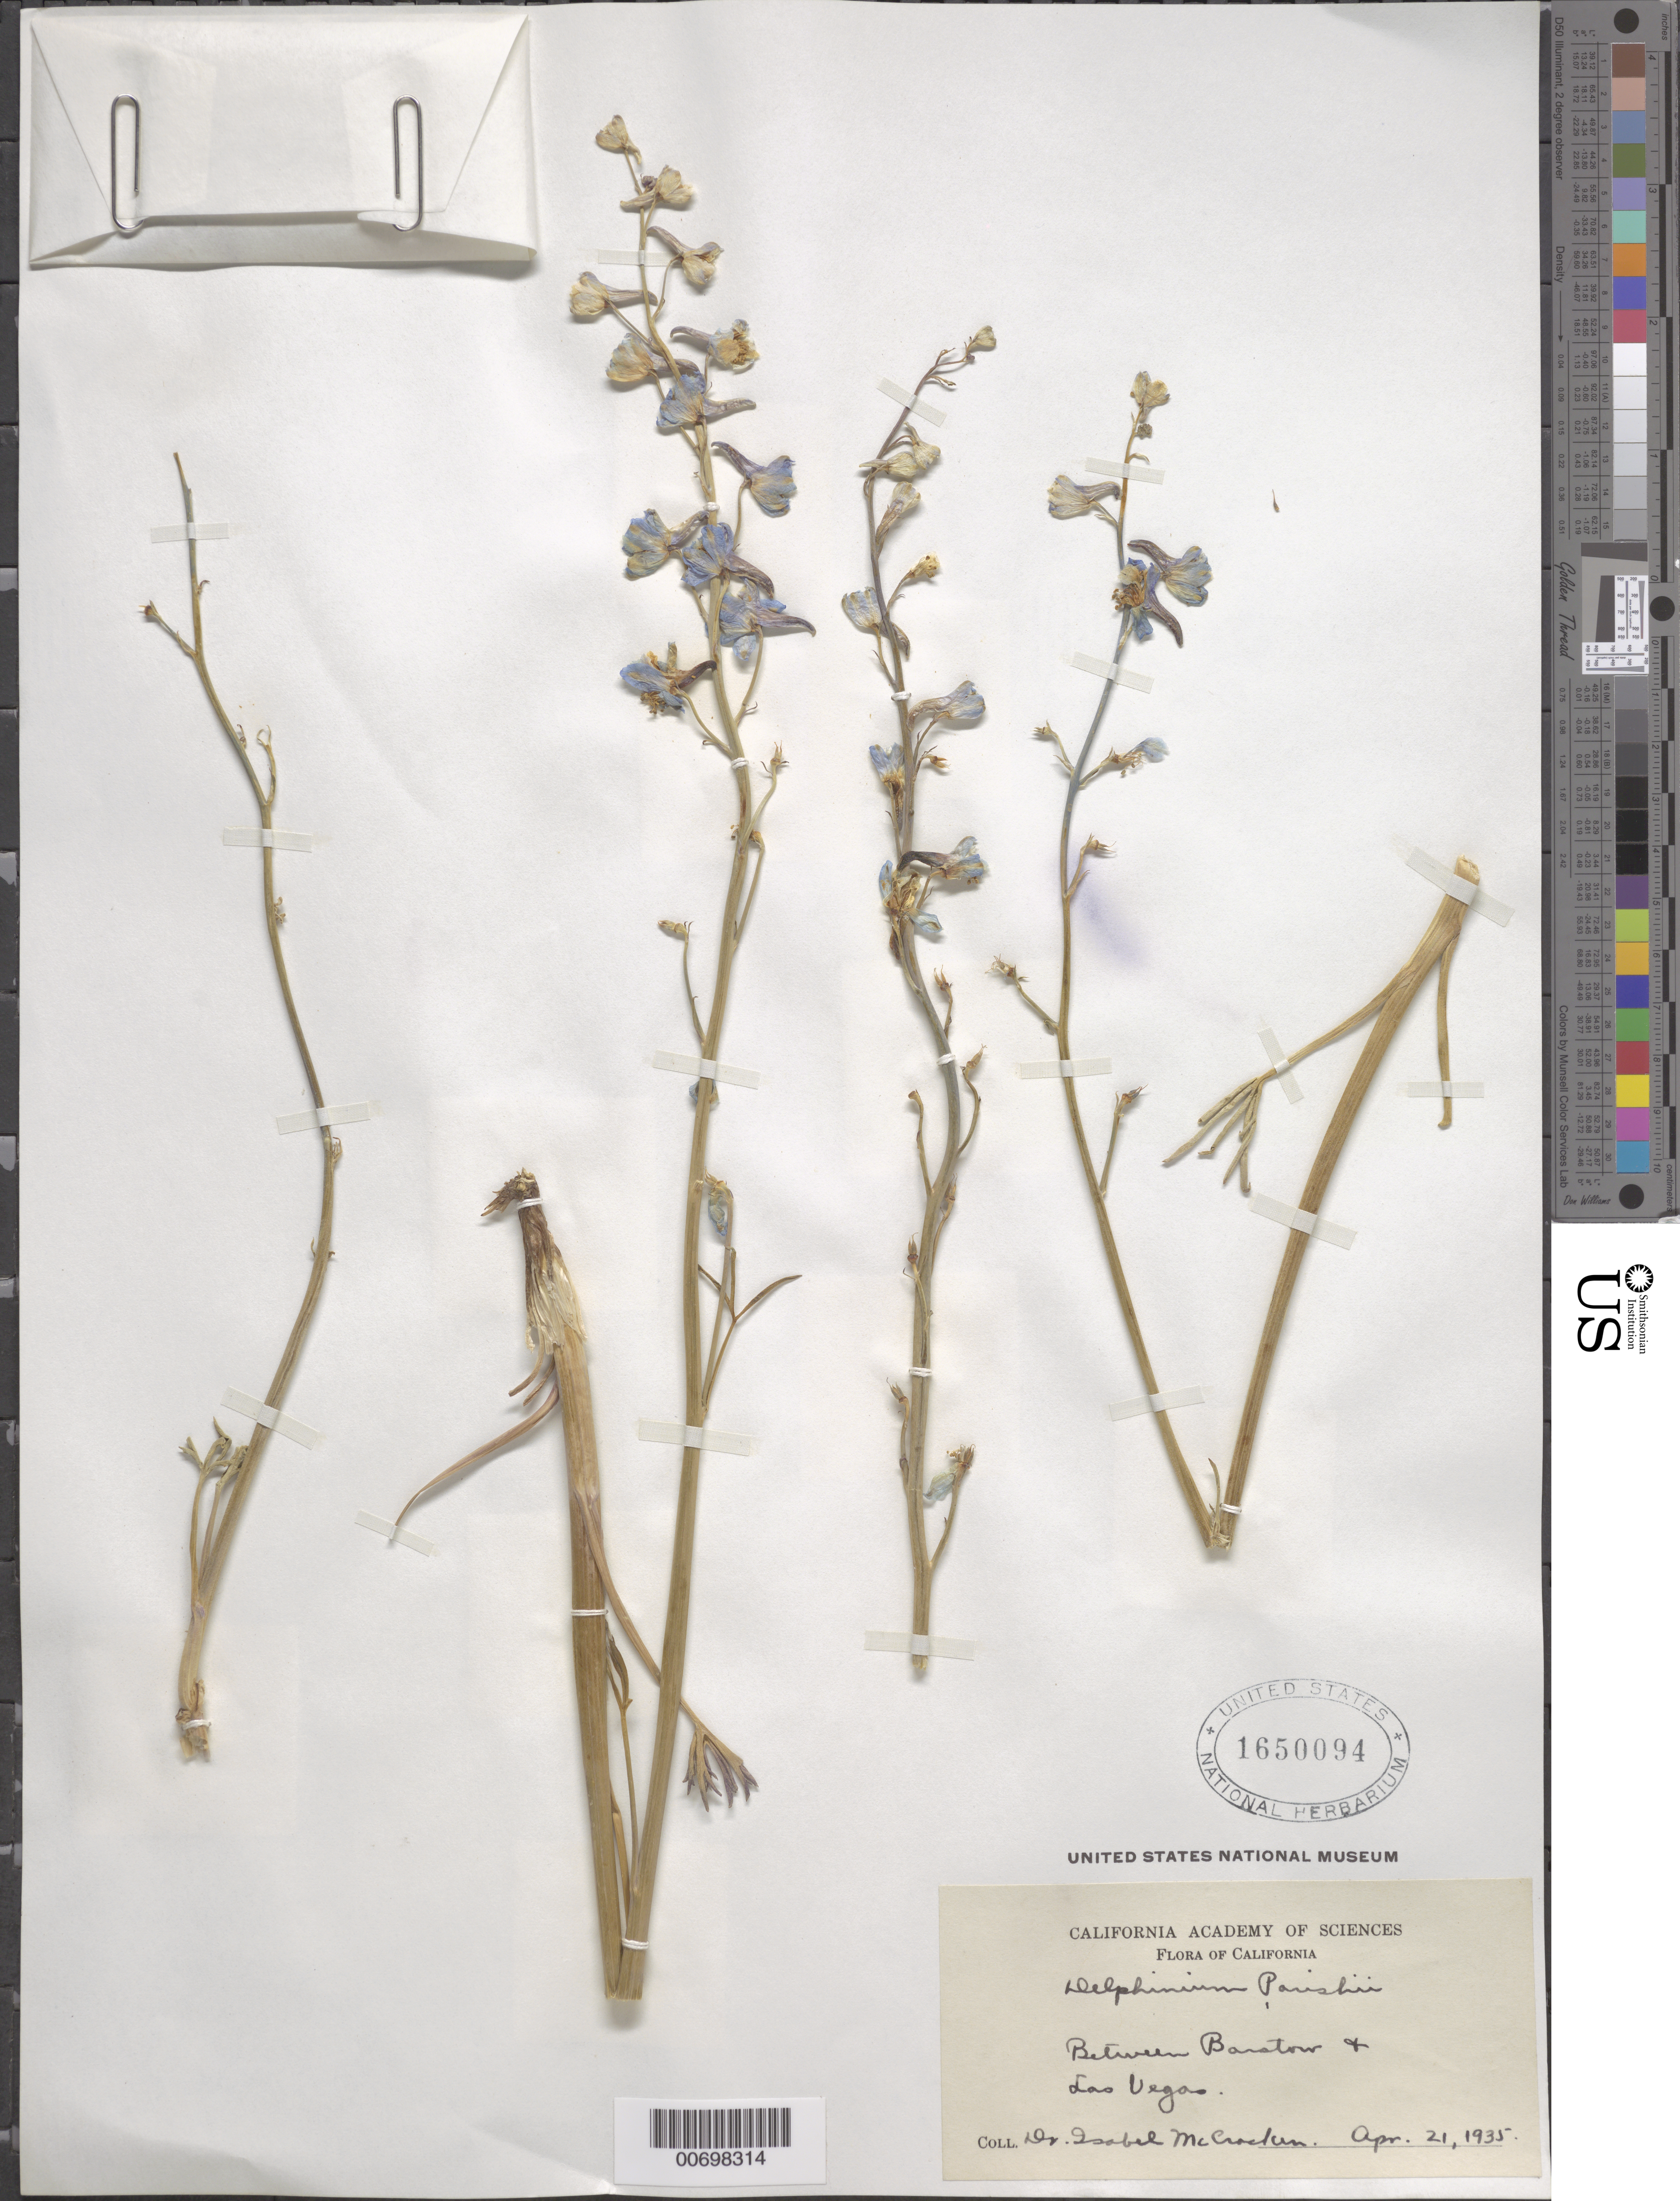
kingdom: Plantae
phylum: Tracheophyta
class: Magnoliopsida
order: Ranunculales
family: Ranunculaceae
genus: Delphinium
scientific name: Delphinium parishii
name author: A. Gray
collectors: I. McCrocken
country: United States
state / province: California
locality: Between Barstow & Las Vegas.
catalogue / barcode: US 1650094